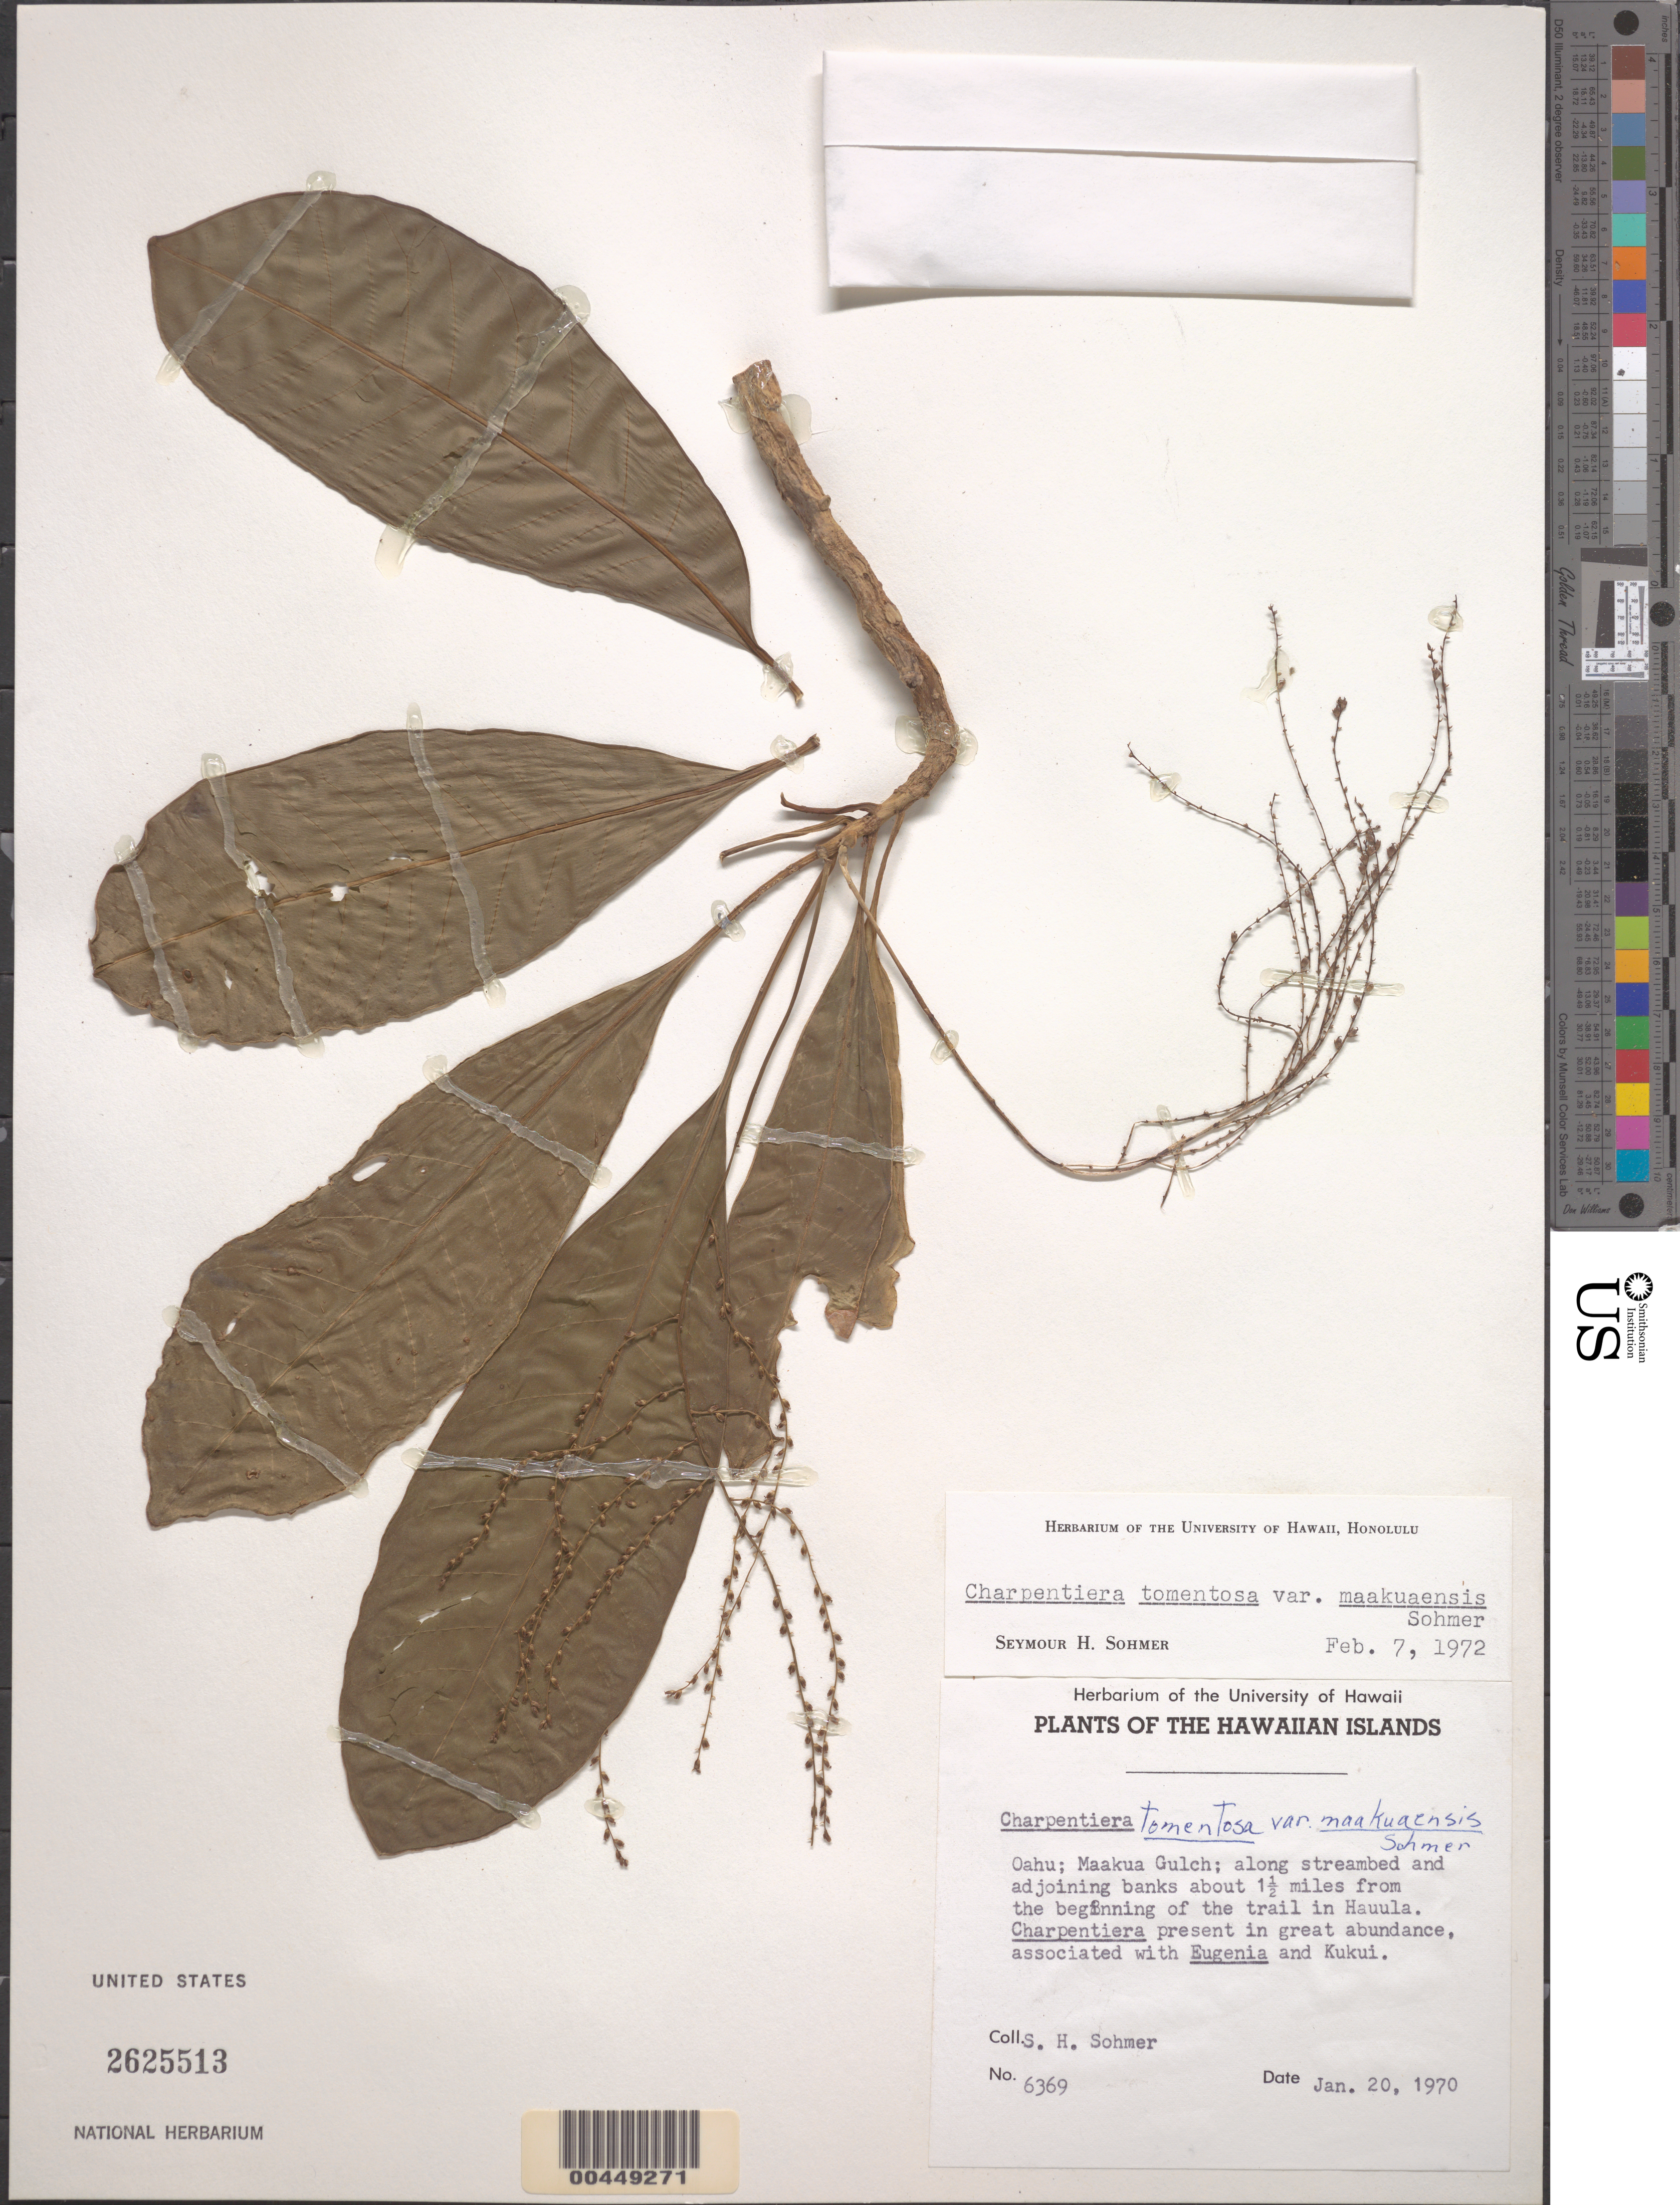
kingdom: Plantae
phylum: Tracheophyta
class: Magnoliopsida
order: Caryophyllales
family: Amaranthaceae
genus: Charpentiera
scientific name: Charpentiera tomentosa var. maakuaensis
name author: Sohmer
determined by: Sohmer, S. H.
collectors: S. H. Sohmer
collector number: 6369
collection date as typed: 20 Jan 1970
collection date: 1970-01-20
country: United States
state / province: Hawaii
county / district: Honolulu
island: Oahu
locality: Maakua Gulch, 1.5 mi from the beginning of the trail in Hauula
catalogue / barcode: US 2625513